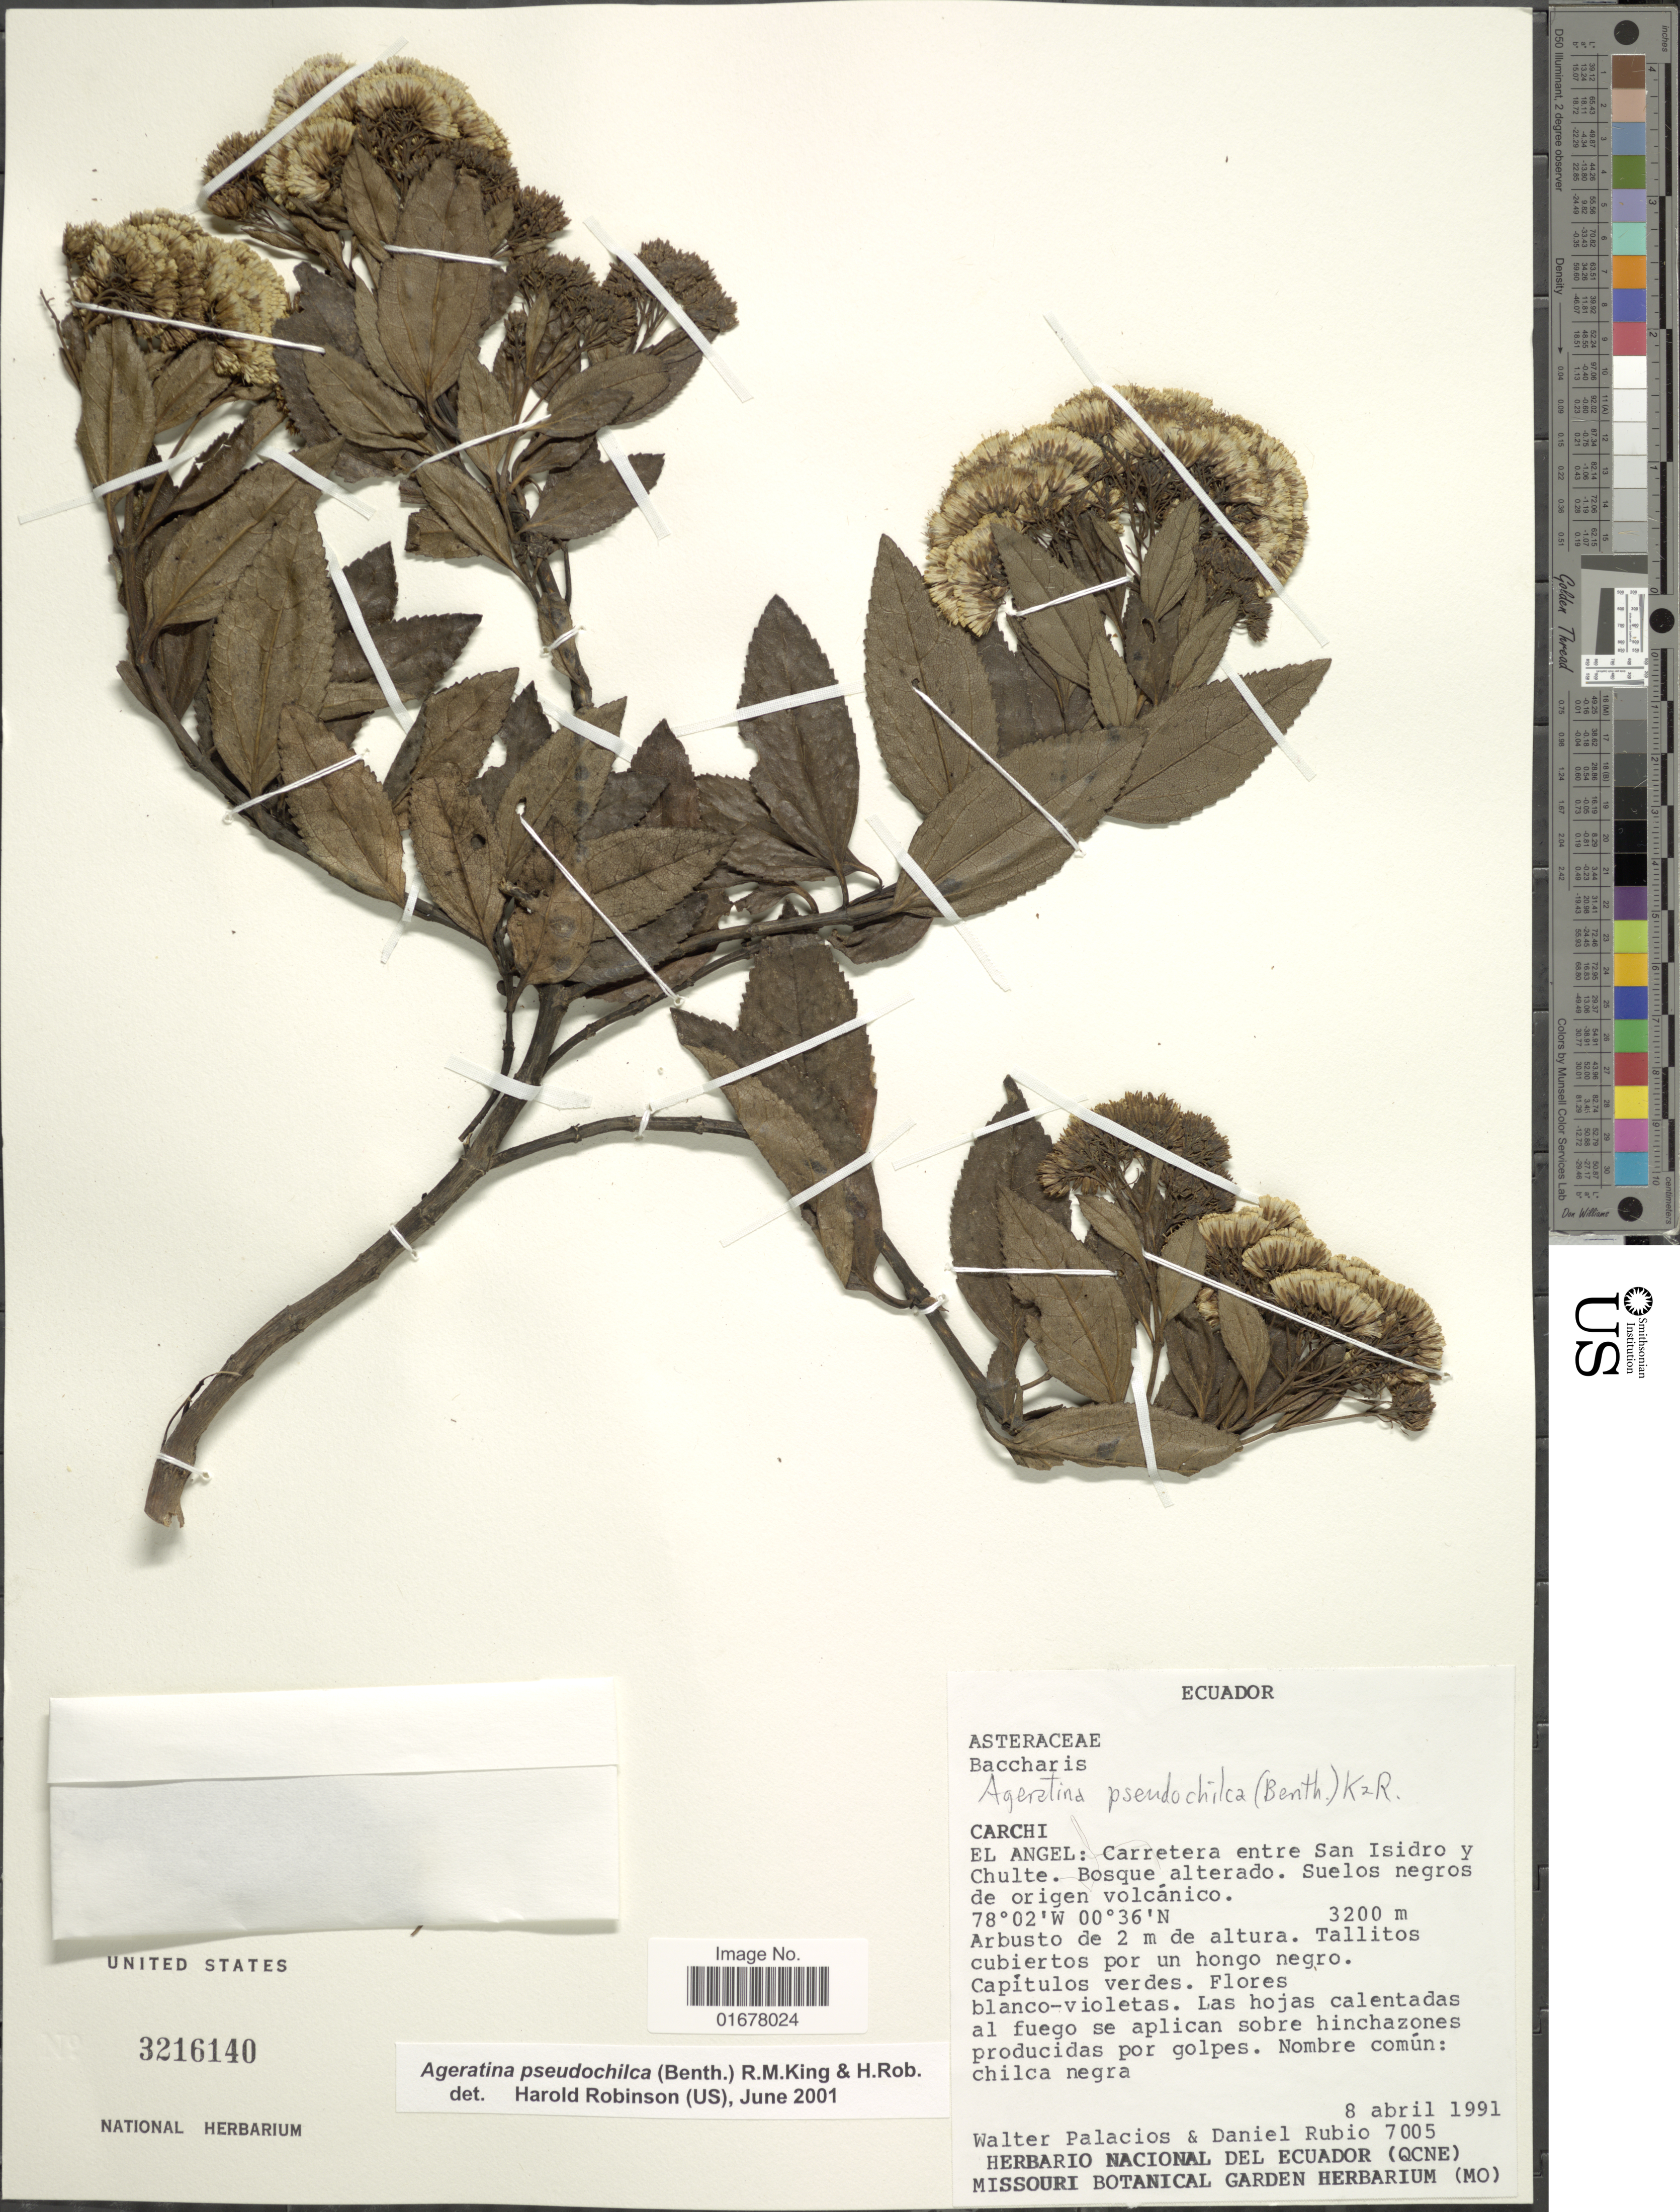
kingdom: Plantae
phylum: Tracheophyta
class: Magnoliopsida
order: Asterales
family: Asteraceae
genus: Ageratina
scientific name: Ageratina pseudochilca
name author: (Benth.) R.M. King & H. Rob.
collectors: W. Palacios & D. Rubio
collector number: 7005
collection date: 1991-04-08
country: Ecuador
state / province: Carchi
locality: Carchi, El Angel: Carretera entre San Isidro y Chulte, Bosque alterado, Suelos negros de origen volcanico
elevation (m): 3200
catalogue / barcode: US 3216140